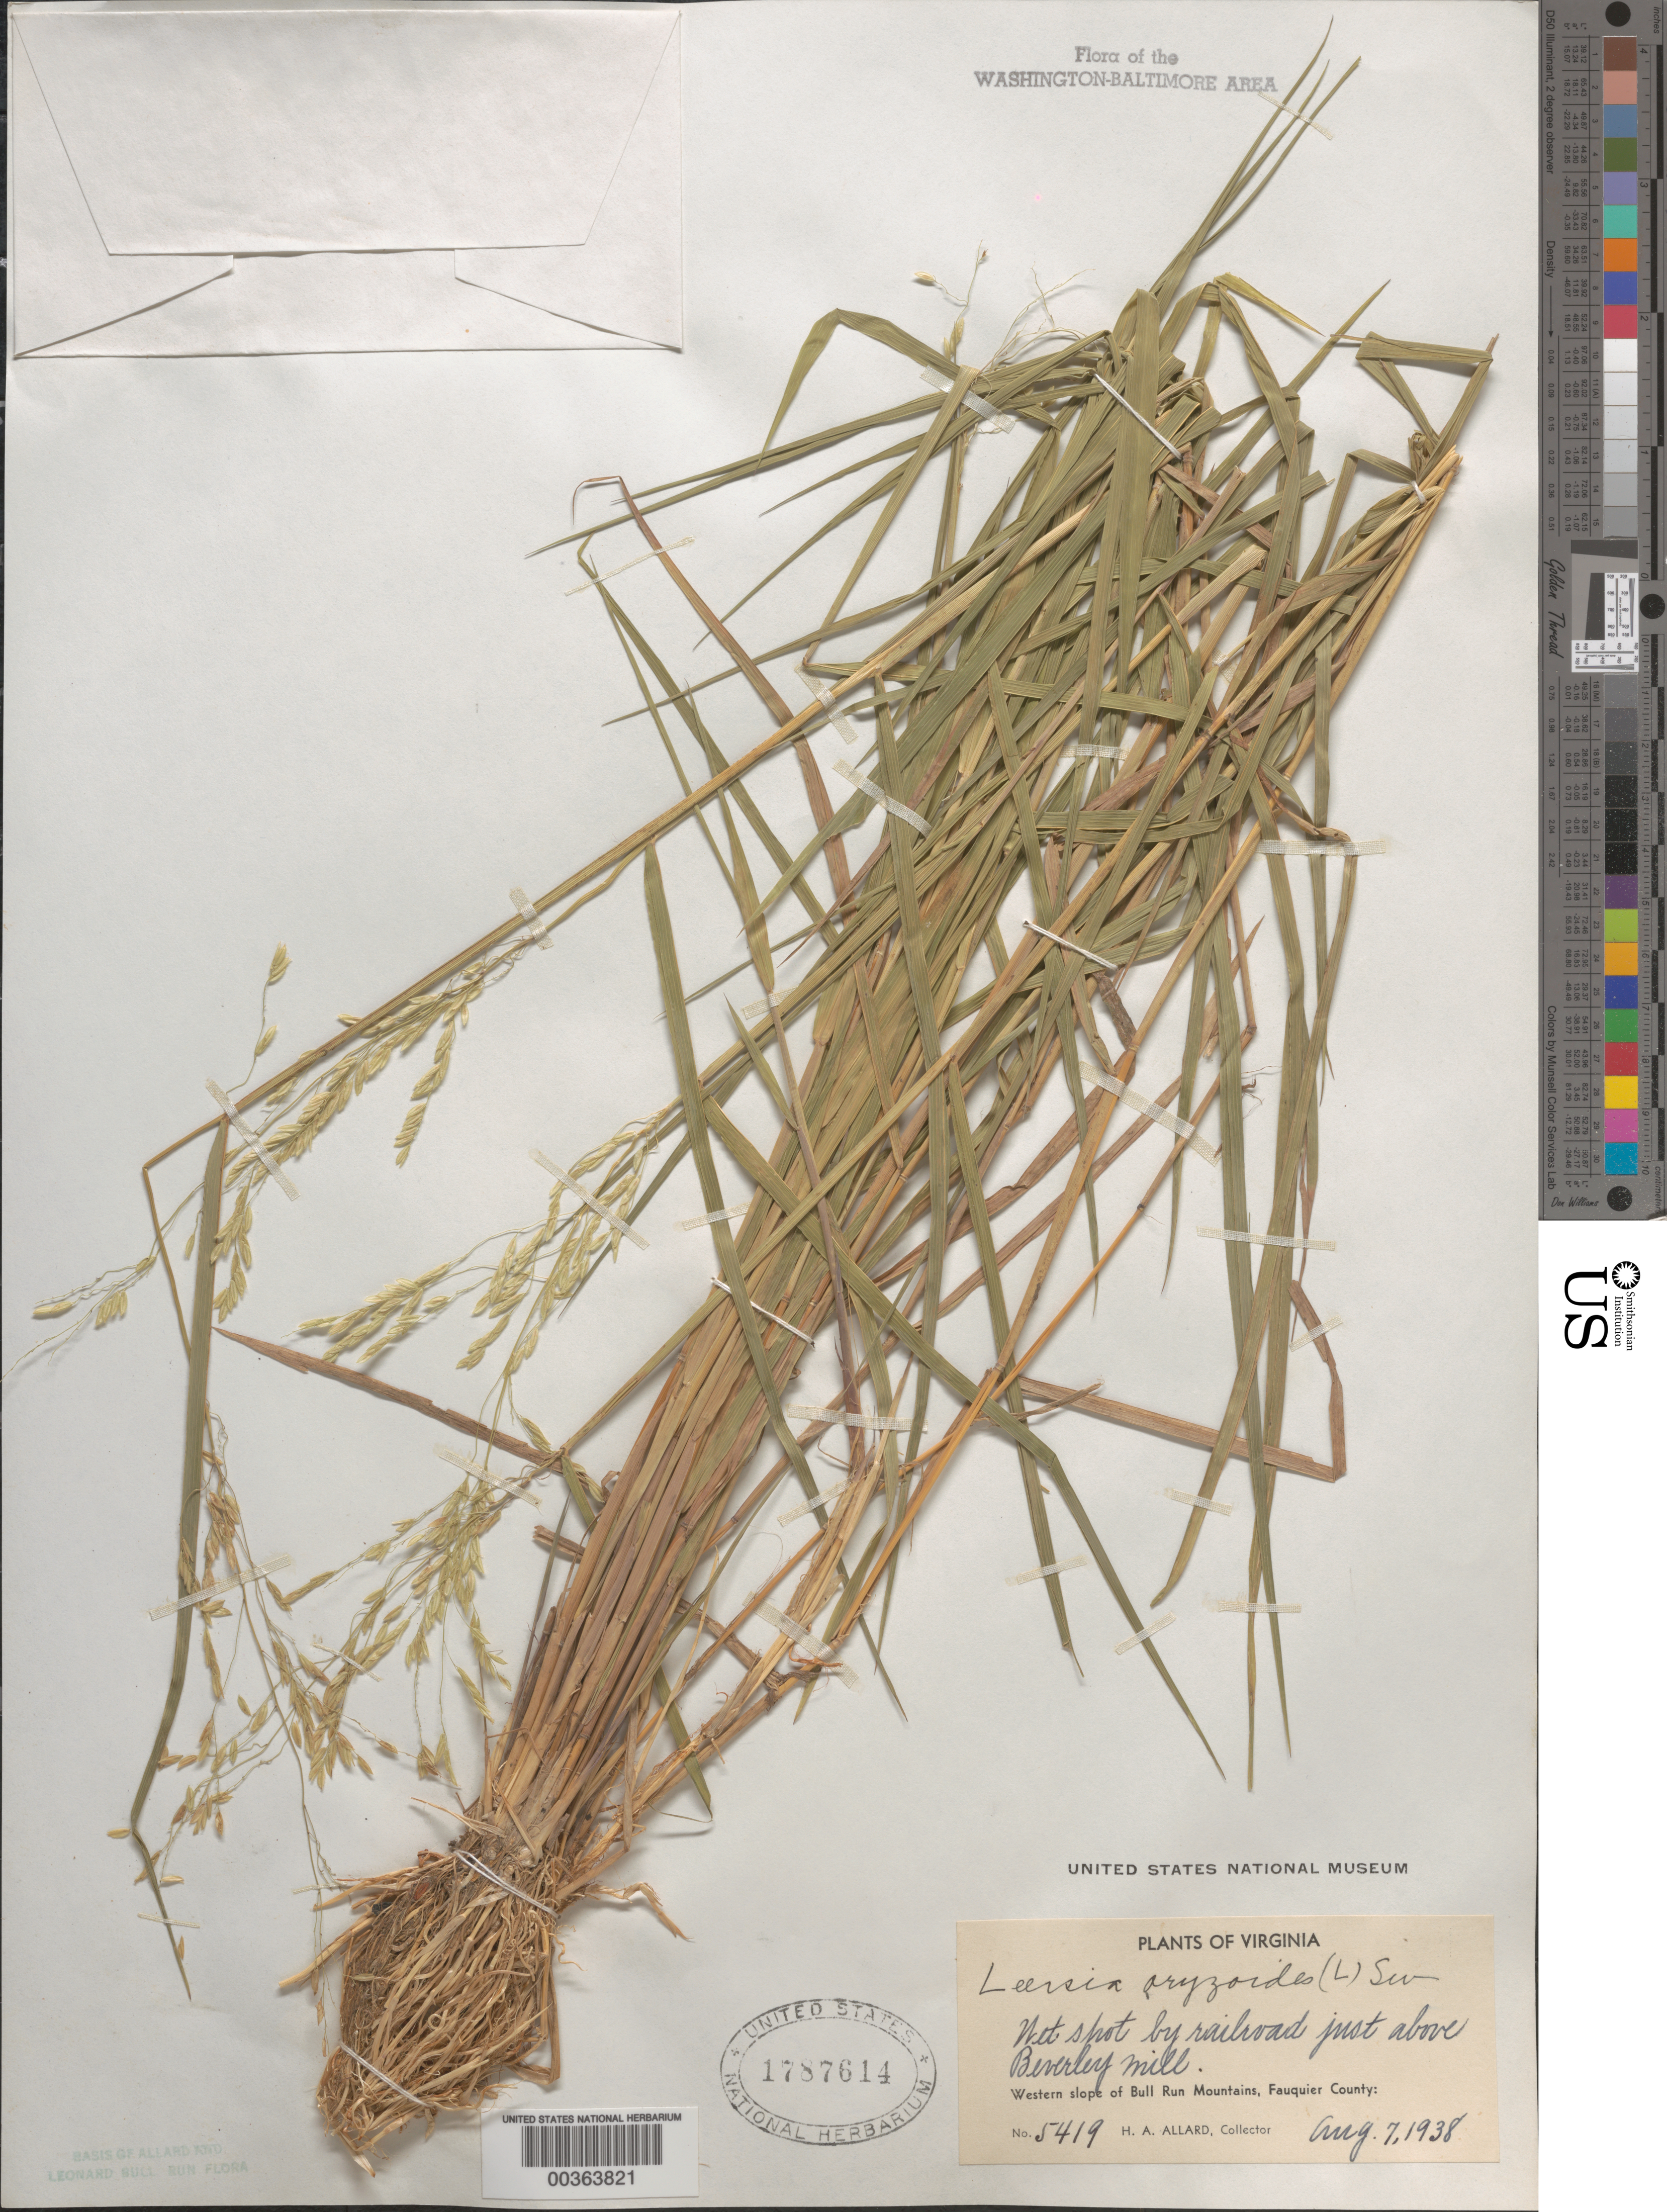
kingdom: Plantae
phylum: Tracheophyta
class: Liliopsida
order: Poales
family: Poaceae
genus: Leersia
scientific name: Leersia oryzoides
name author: (L.) Sw.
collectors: H. A. Allard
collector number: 5419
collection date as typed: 07 Aug 1938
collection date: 1938-08-07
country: United States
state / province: Virginia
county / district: Fauquier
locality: Above Beverley Mill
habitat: Wet spot by railroad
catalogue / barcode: US 1787614